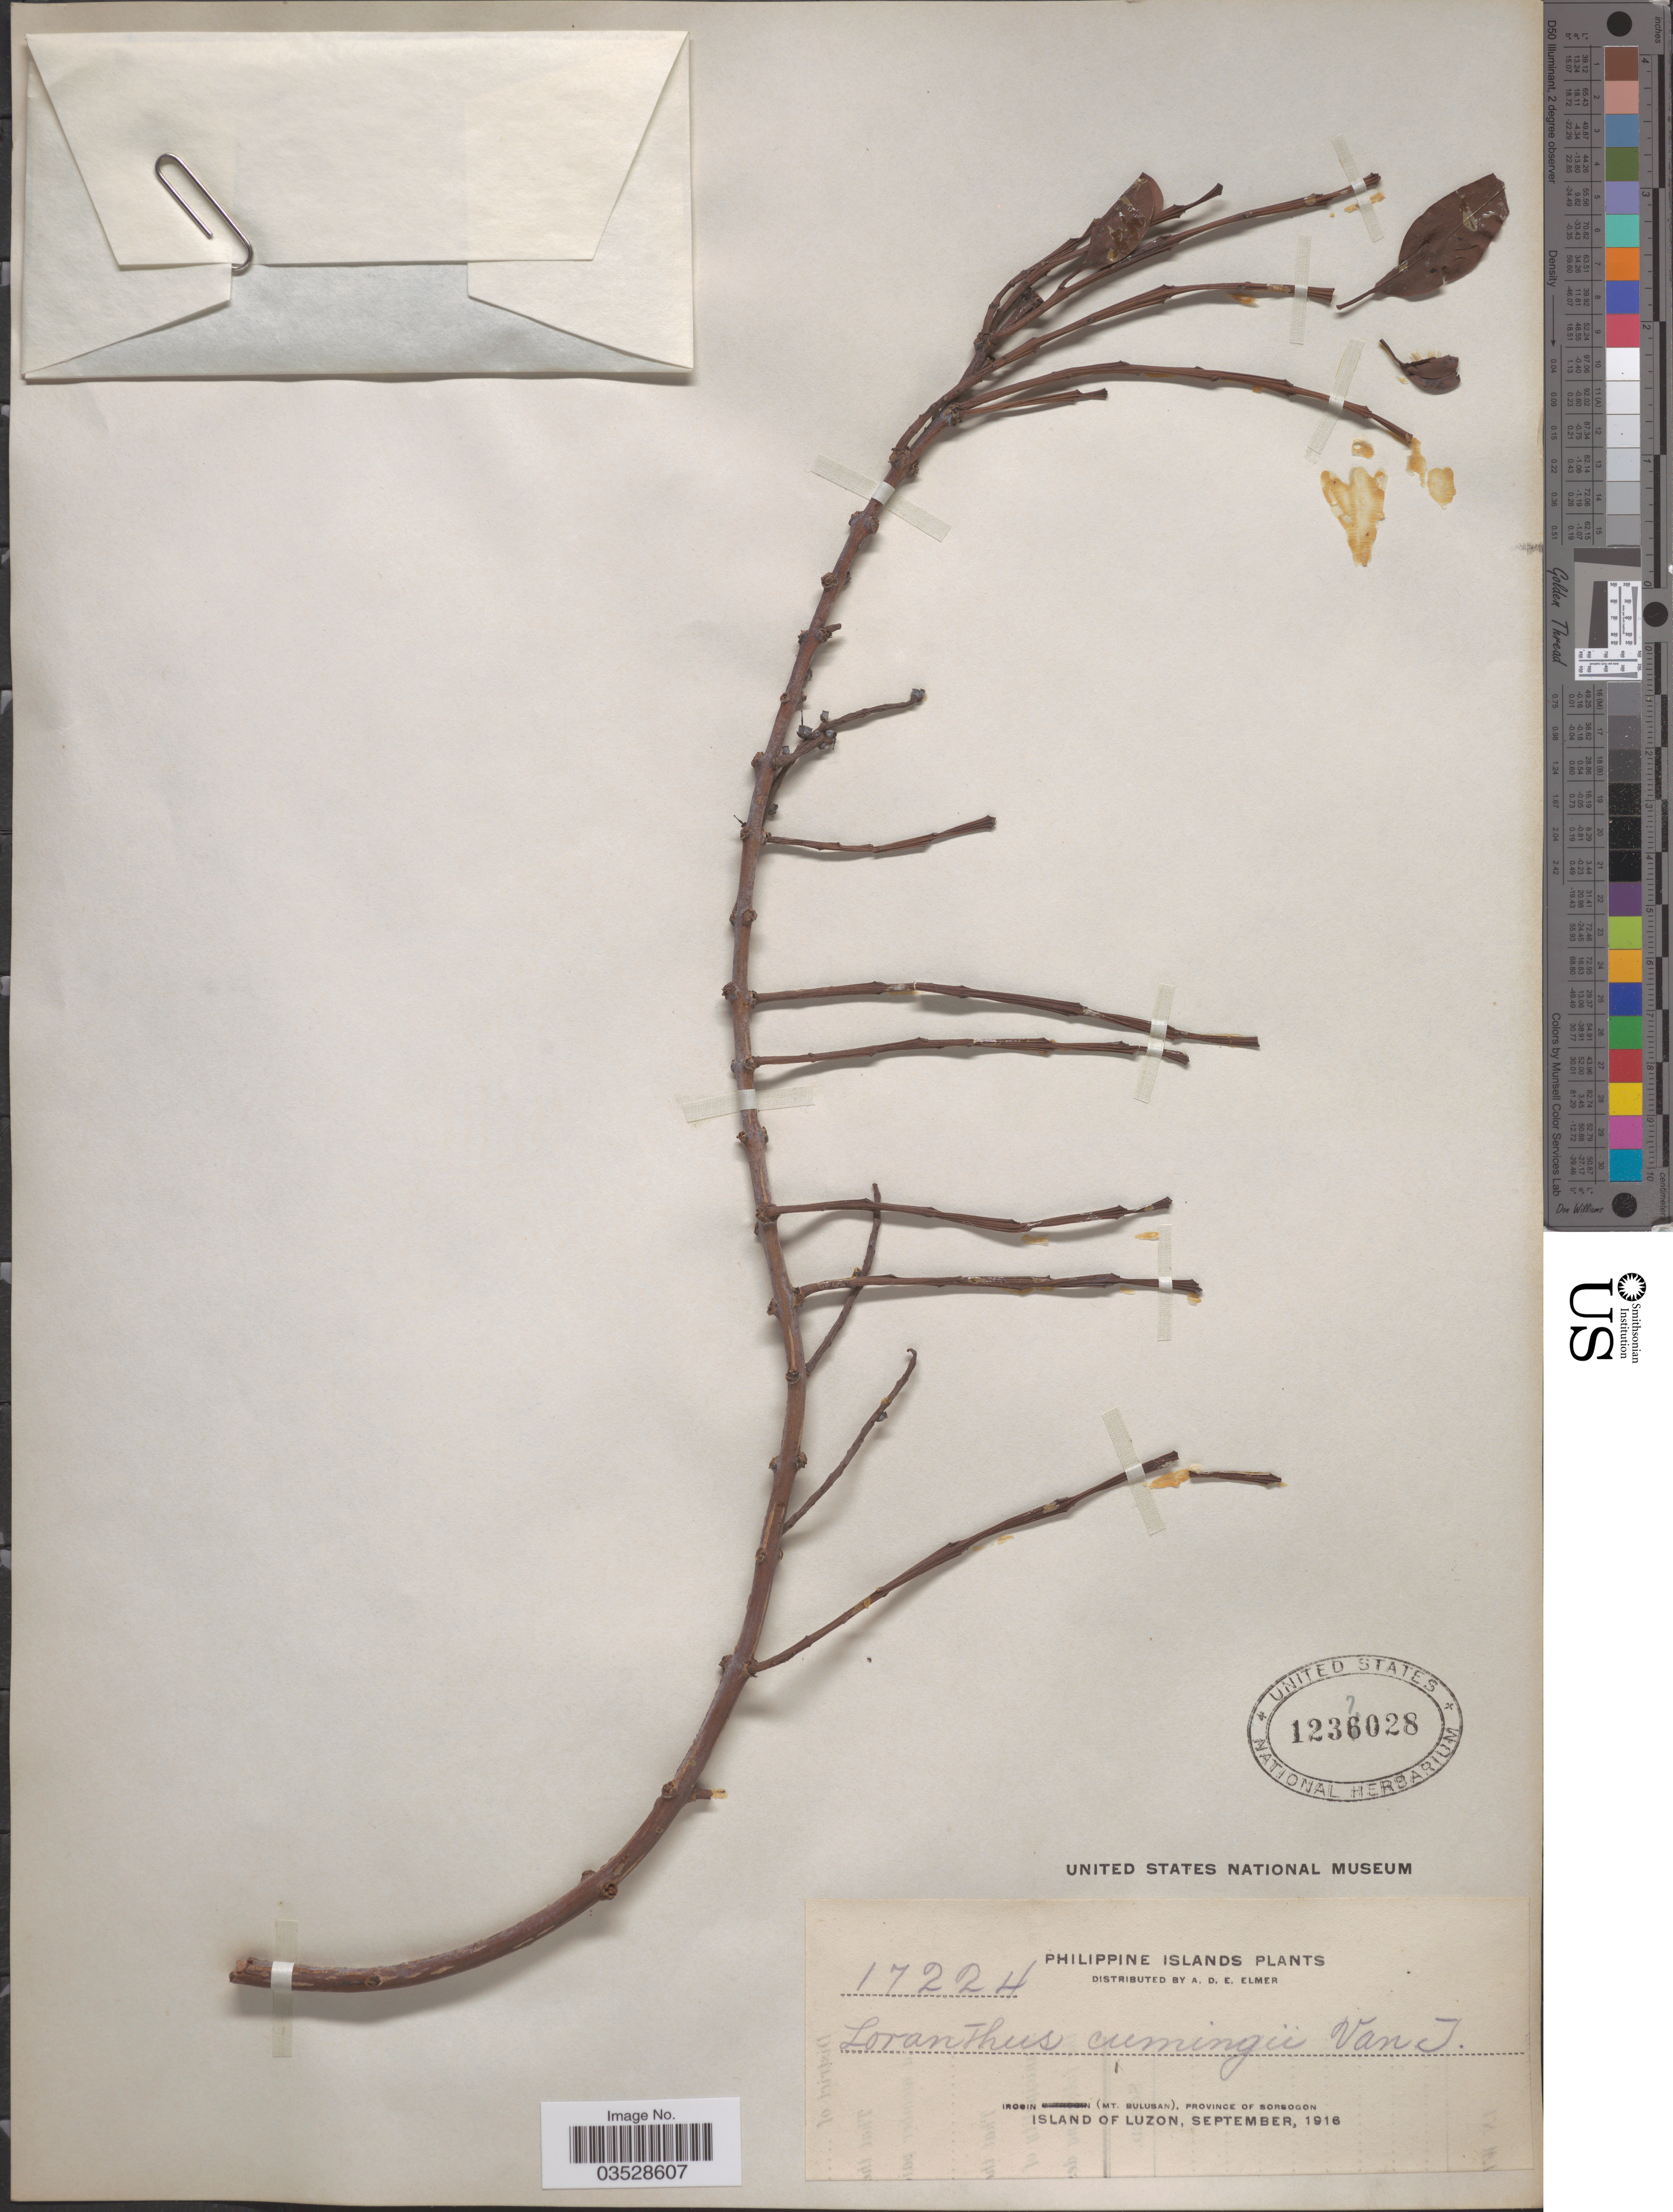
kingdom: Plantae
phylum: Tracheophyta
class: Magnoliopsida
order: Santalales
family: Loranthaceae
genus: Loranthus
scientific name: Loranthus pentapetalus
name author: Roxb.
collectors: A. D. E. Elmer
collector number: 17224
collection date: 1916-09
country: Philippines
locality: Irosin (Mt. Bulusan), Province of Sorsogon. Island of Luzon.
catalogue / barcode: US 1237028